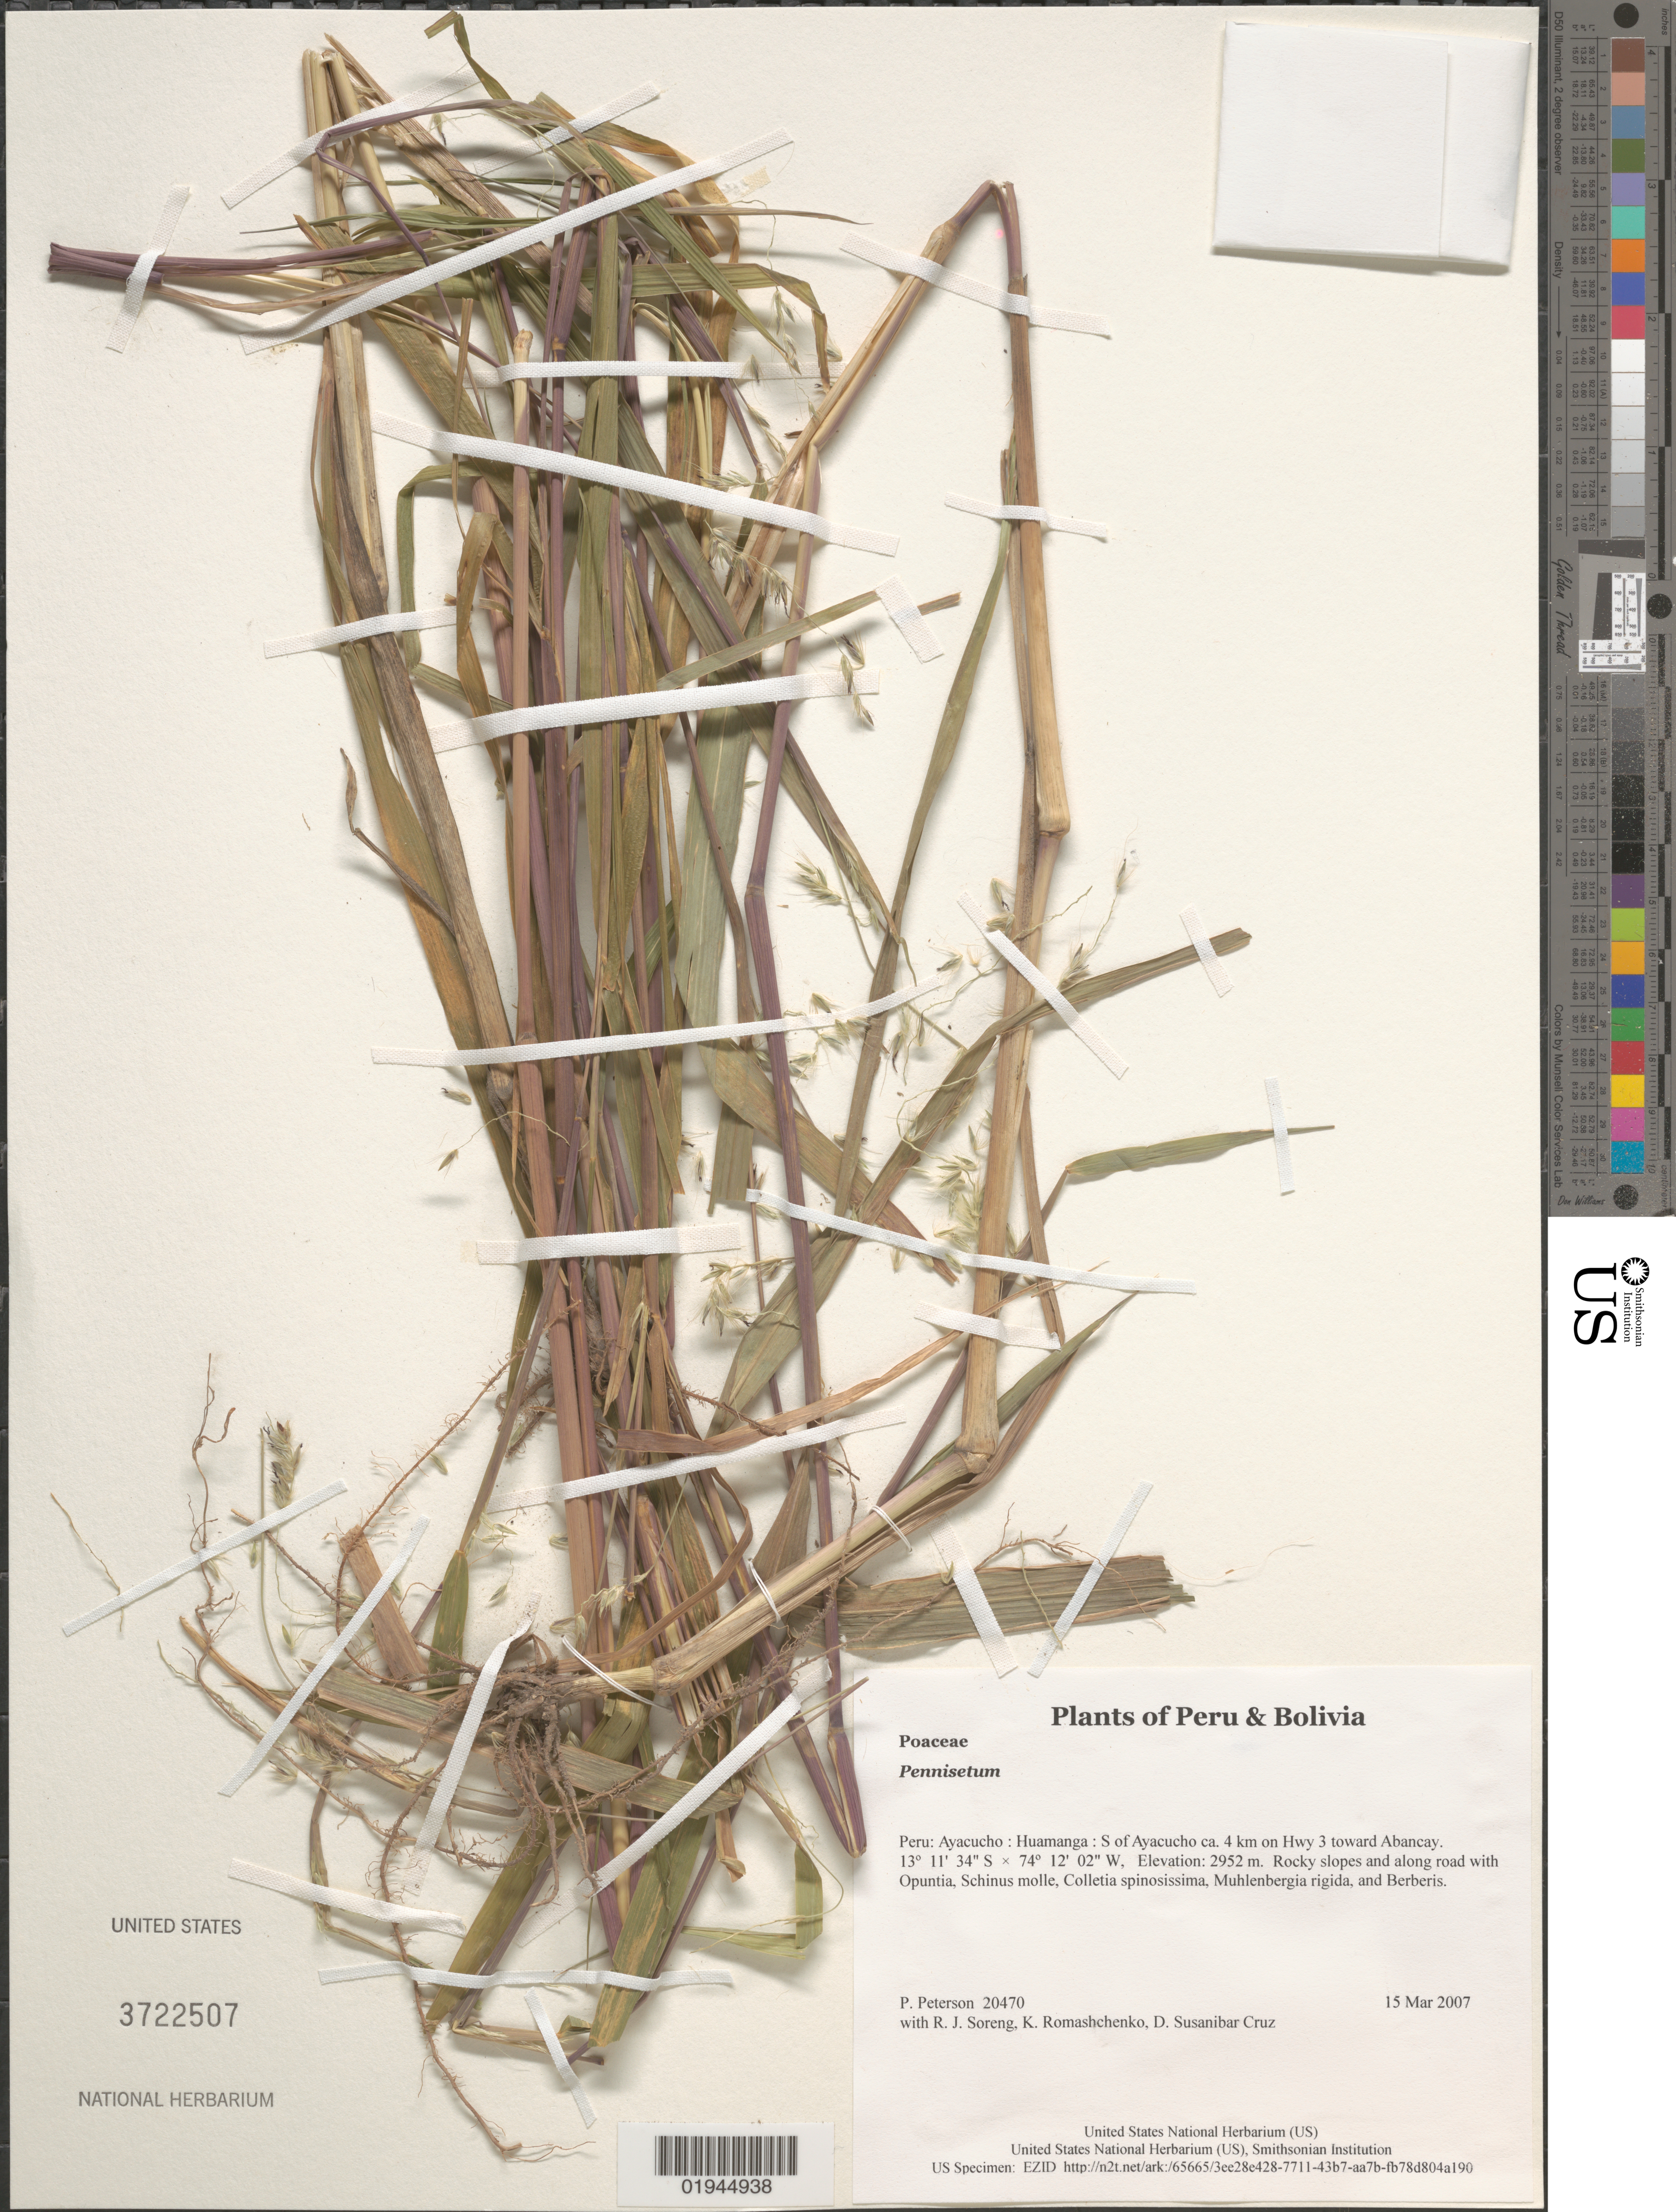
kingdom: Plantae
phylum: Tracheophyta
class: Liliopsida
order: Poales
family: Poaceae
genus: Pennisetum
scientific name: Pennisetum sp.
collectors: P. M. Peterson, R. J. Soreng, K. Romashchenko & D. Susanibar Cruz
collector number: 20470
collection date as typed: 15 Mar 2007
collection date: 2007-03-15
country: Peru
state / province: Ayacucho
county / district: Huamanga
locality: S of Ayacucho ca. 4 km on Hwy 3 toward Abancay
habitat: Rocky slopes and along road with Opuntia, Schinus molle, Colletia spinosissima, Muhlenbergia rigida, and Berberis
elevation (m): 2952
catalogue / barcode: US 3722507